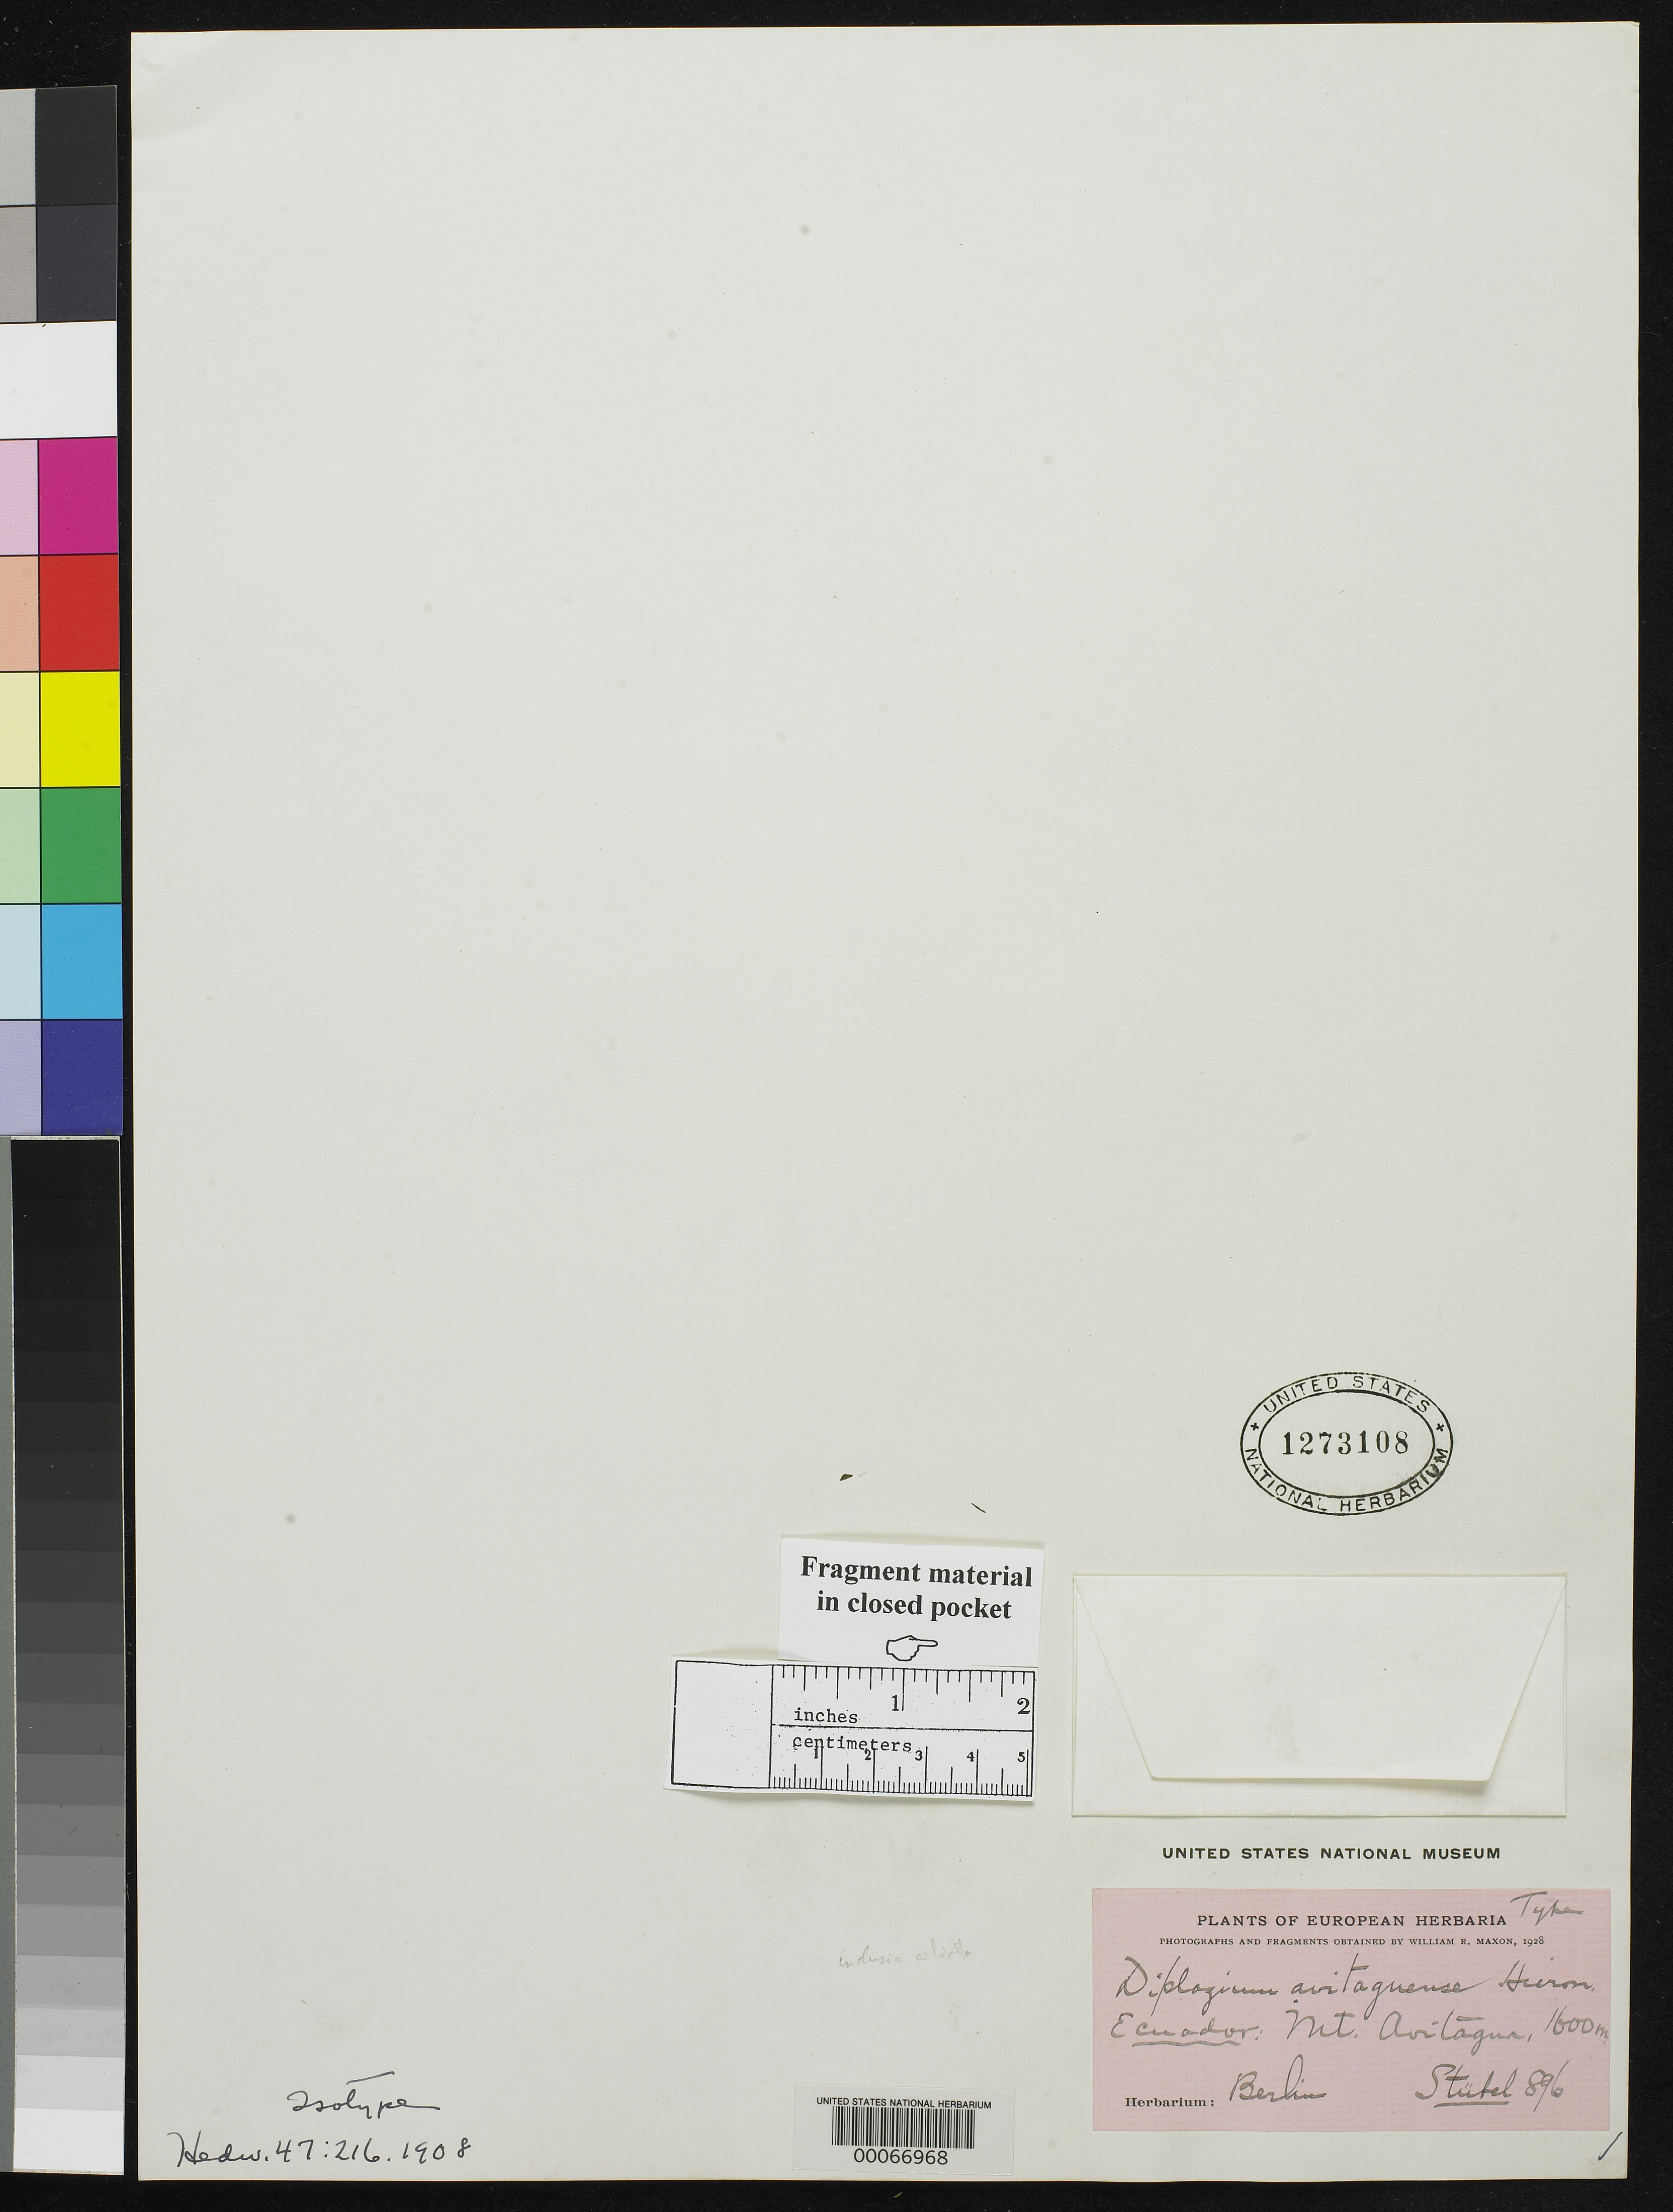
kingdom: Plantae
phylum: Tracheophyta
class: Polypodiopsida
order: Polypodiales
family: Athyriaceae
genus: Diplazium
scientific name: Diplazium avitaguense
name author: Hieron.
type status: Type Fragment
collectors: M. Stuebel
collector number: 896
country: Ecuador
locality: Mt. Avitagua.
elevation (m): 1600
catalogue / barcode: US 1273108